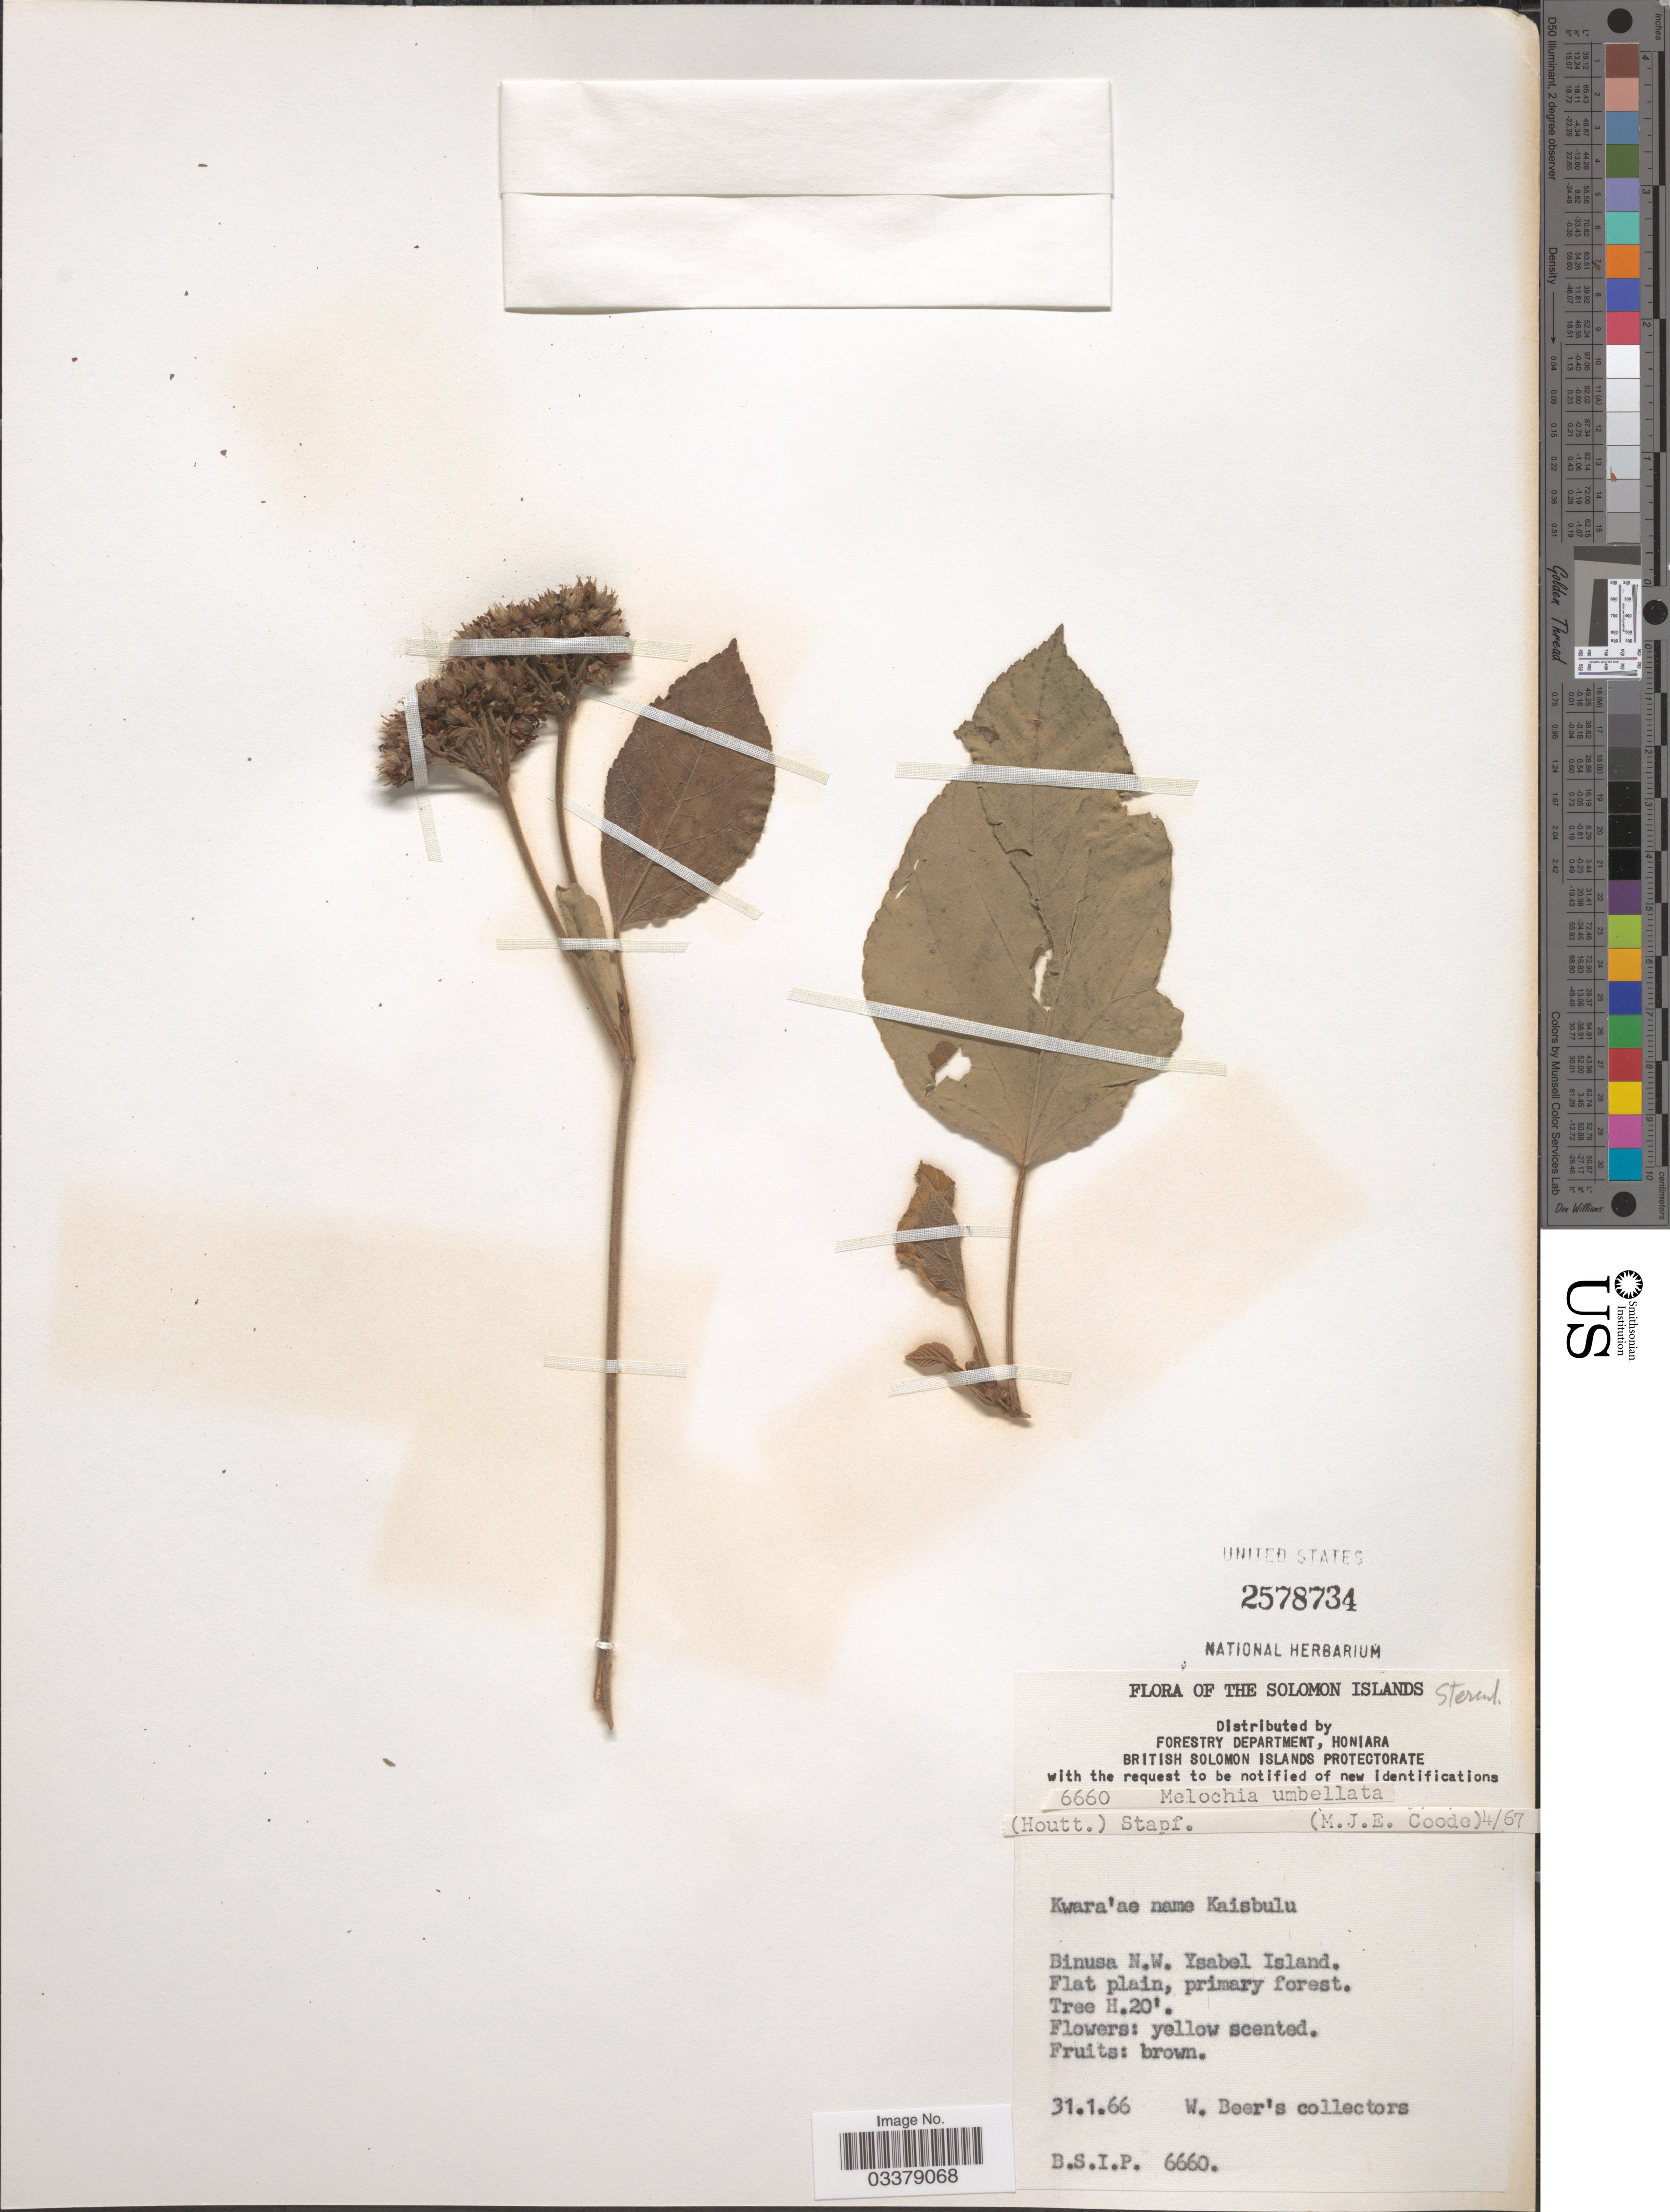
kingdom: Plantae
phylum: Tracheophyta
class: Magnoliopsida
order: Malvales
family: Malvaceae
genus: Melochia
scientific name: Melochia umbellata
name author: Stapf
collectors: W. Beer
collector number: B.S.I.P.6660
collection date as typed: Transcribed d/m/y: 31/1/66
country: Solomon Islands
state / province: Solomon Islands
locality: Binusa N.W. Ysabel Island.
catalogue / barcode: US 2578734